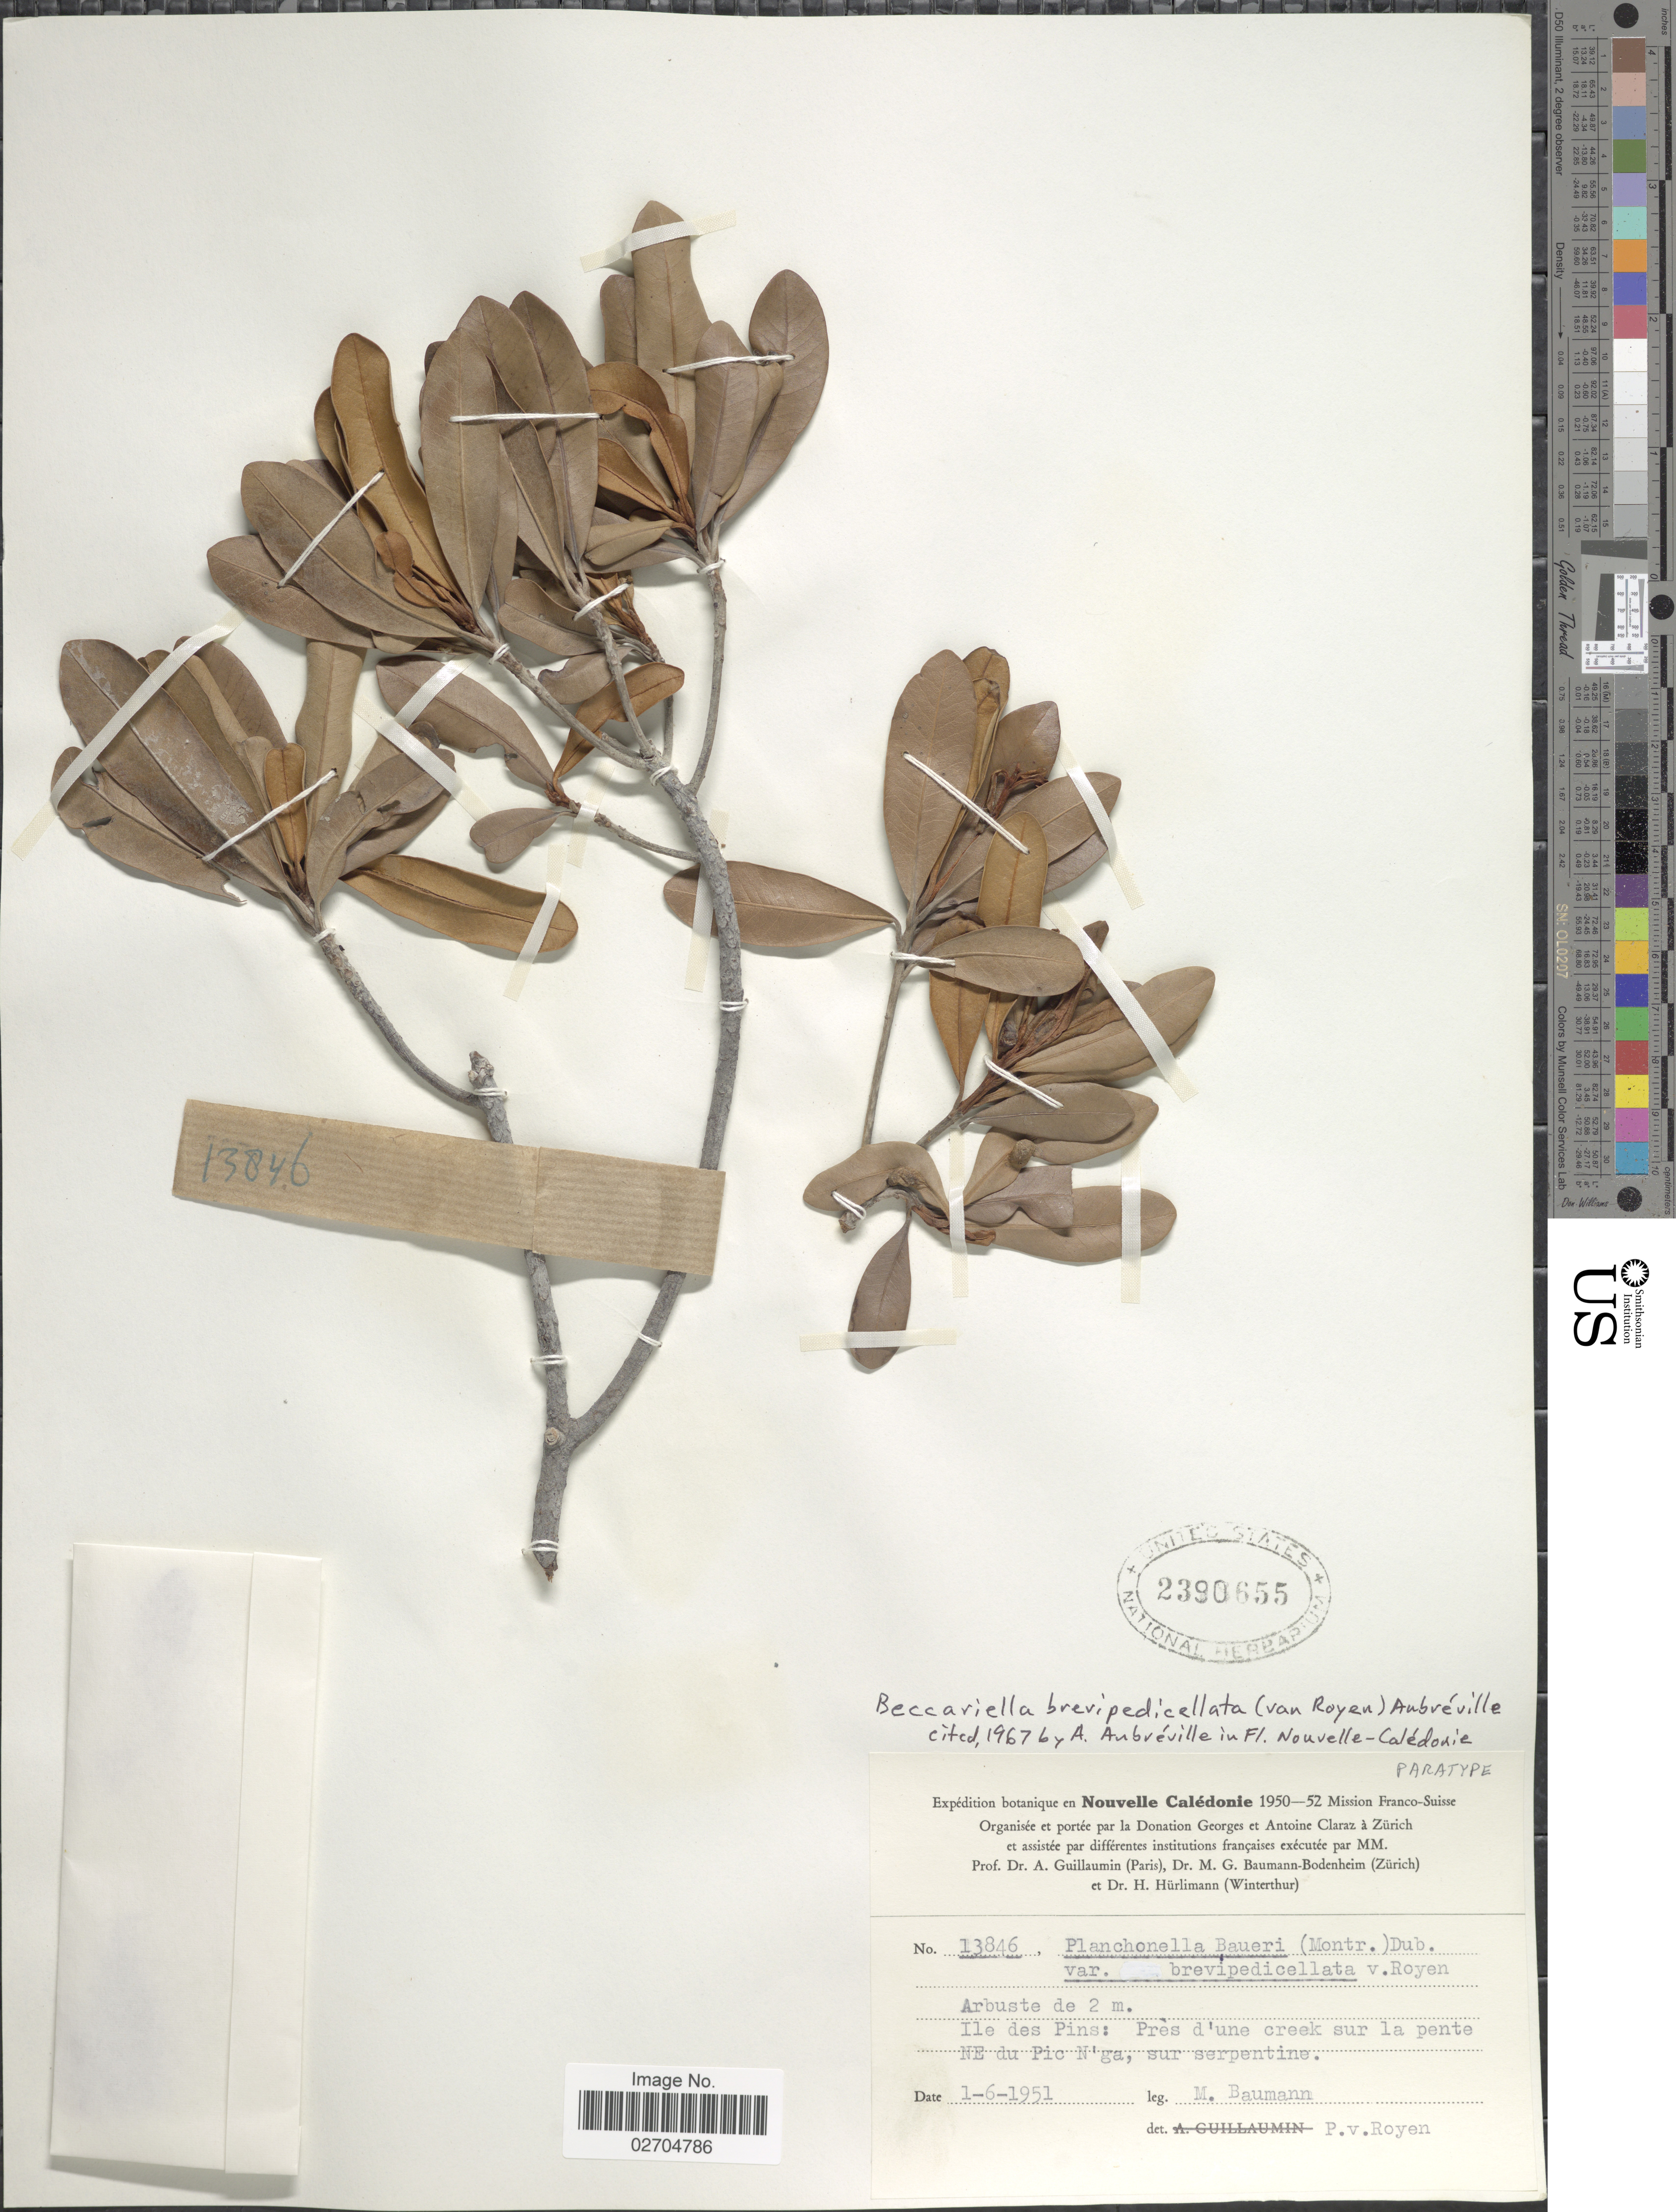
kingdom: Plantae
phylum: Tracheophyta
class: Magnoliopsida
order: Ericales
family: Sapotaceae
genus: Beccariella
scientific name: Beccariella brevipedicellata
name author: (P. Royen) Aubrév.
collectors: M. Baumann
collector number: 13846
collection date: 1951-06-01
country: New Caledonia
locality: Nouvelle Calédonie. Ile des Pins: Près d'une creek sur la pente NE du Pic N'ga, sur serpentine.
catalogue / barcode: US 2390655